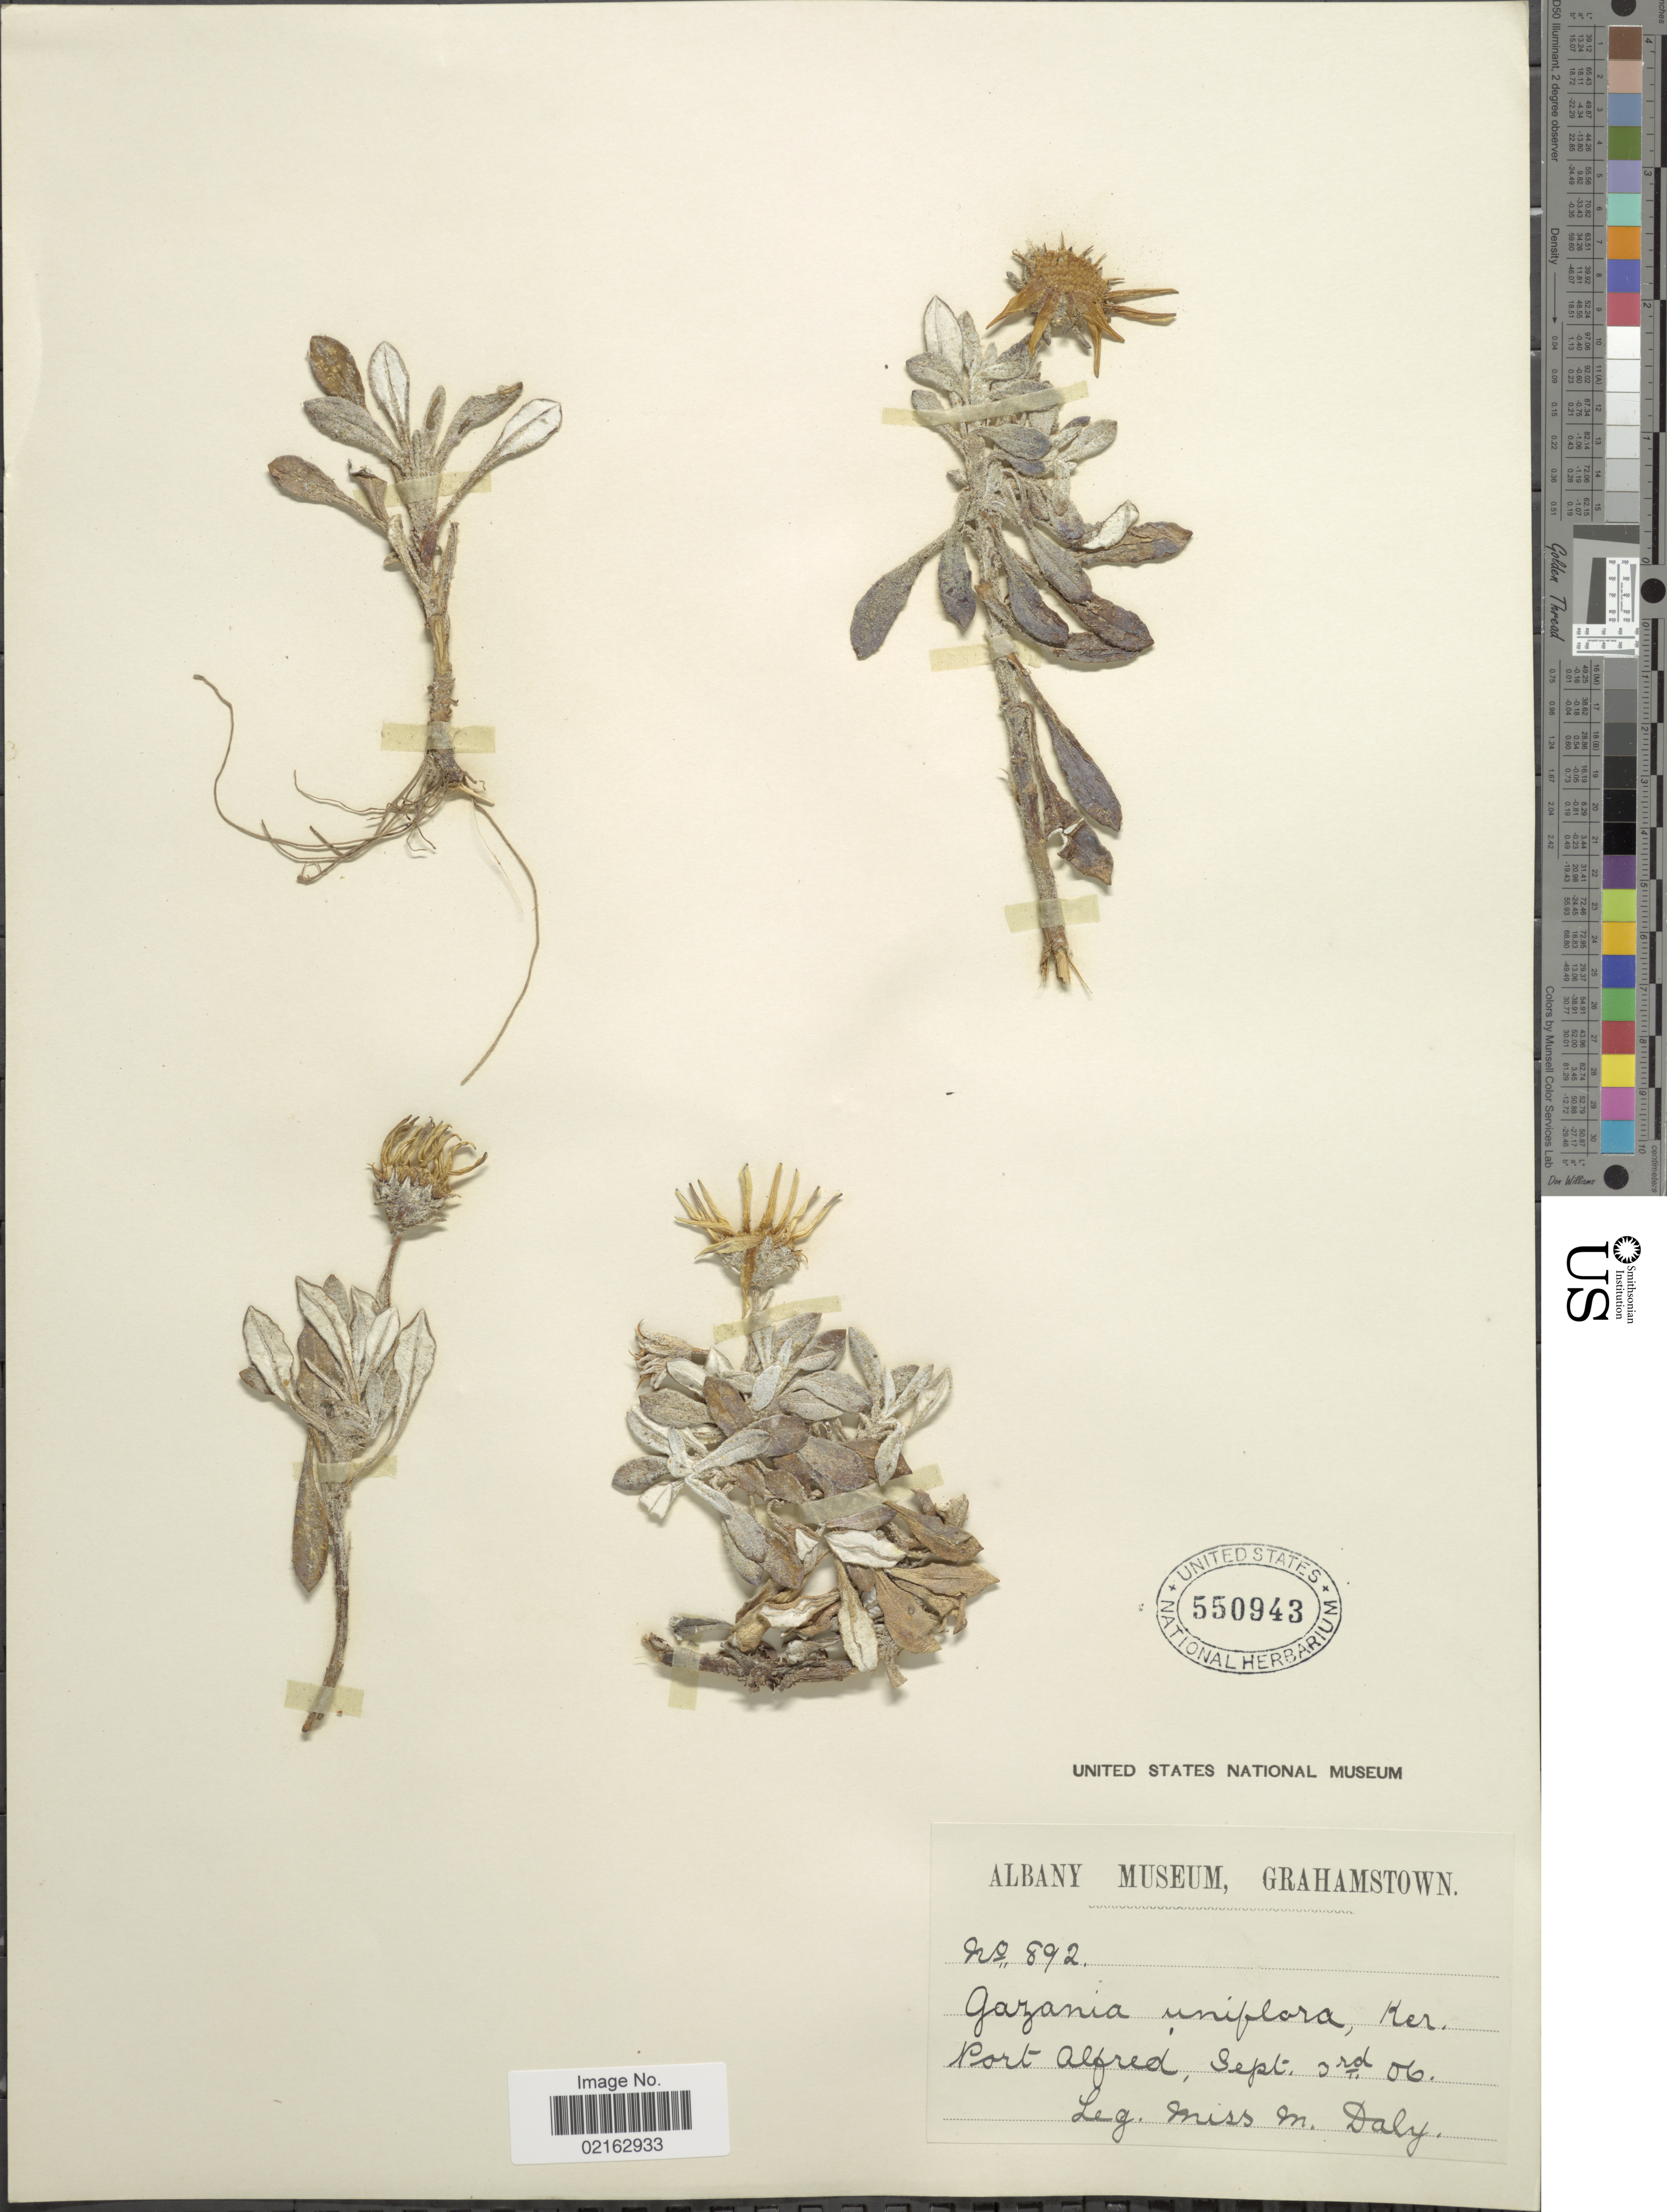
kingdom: Plantae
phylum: Tracheophyta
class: Magnoliopsida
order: Asterales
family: Asteraceae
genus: Gazania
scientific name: Gazania rigens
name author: (L.) Gaertn.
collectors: M. Daly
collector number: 892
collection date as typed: Transcribed d/m/y: 3/9/06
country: South Africa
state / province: Eastern Cape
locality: Port Alfred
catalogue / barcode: US 550943